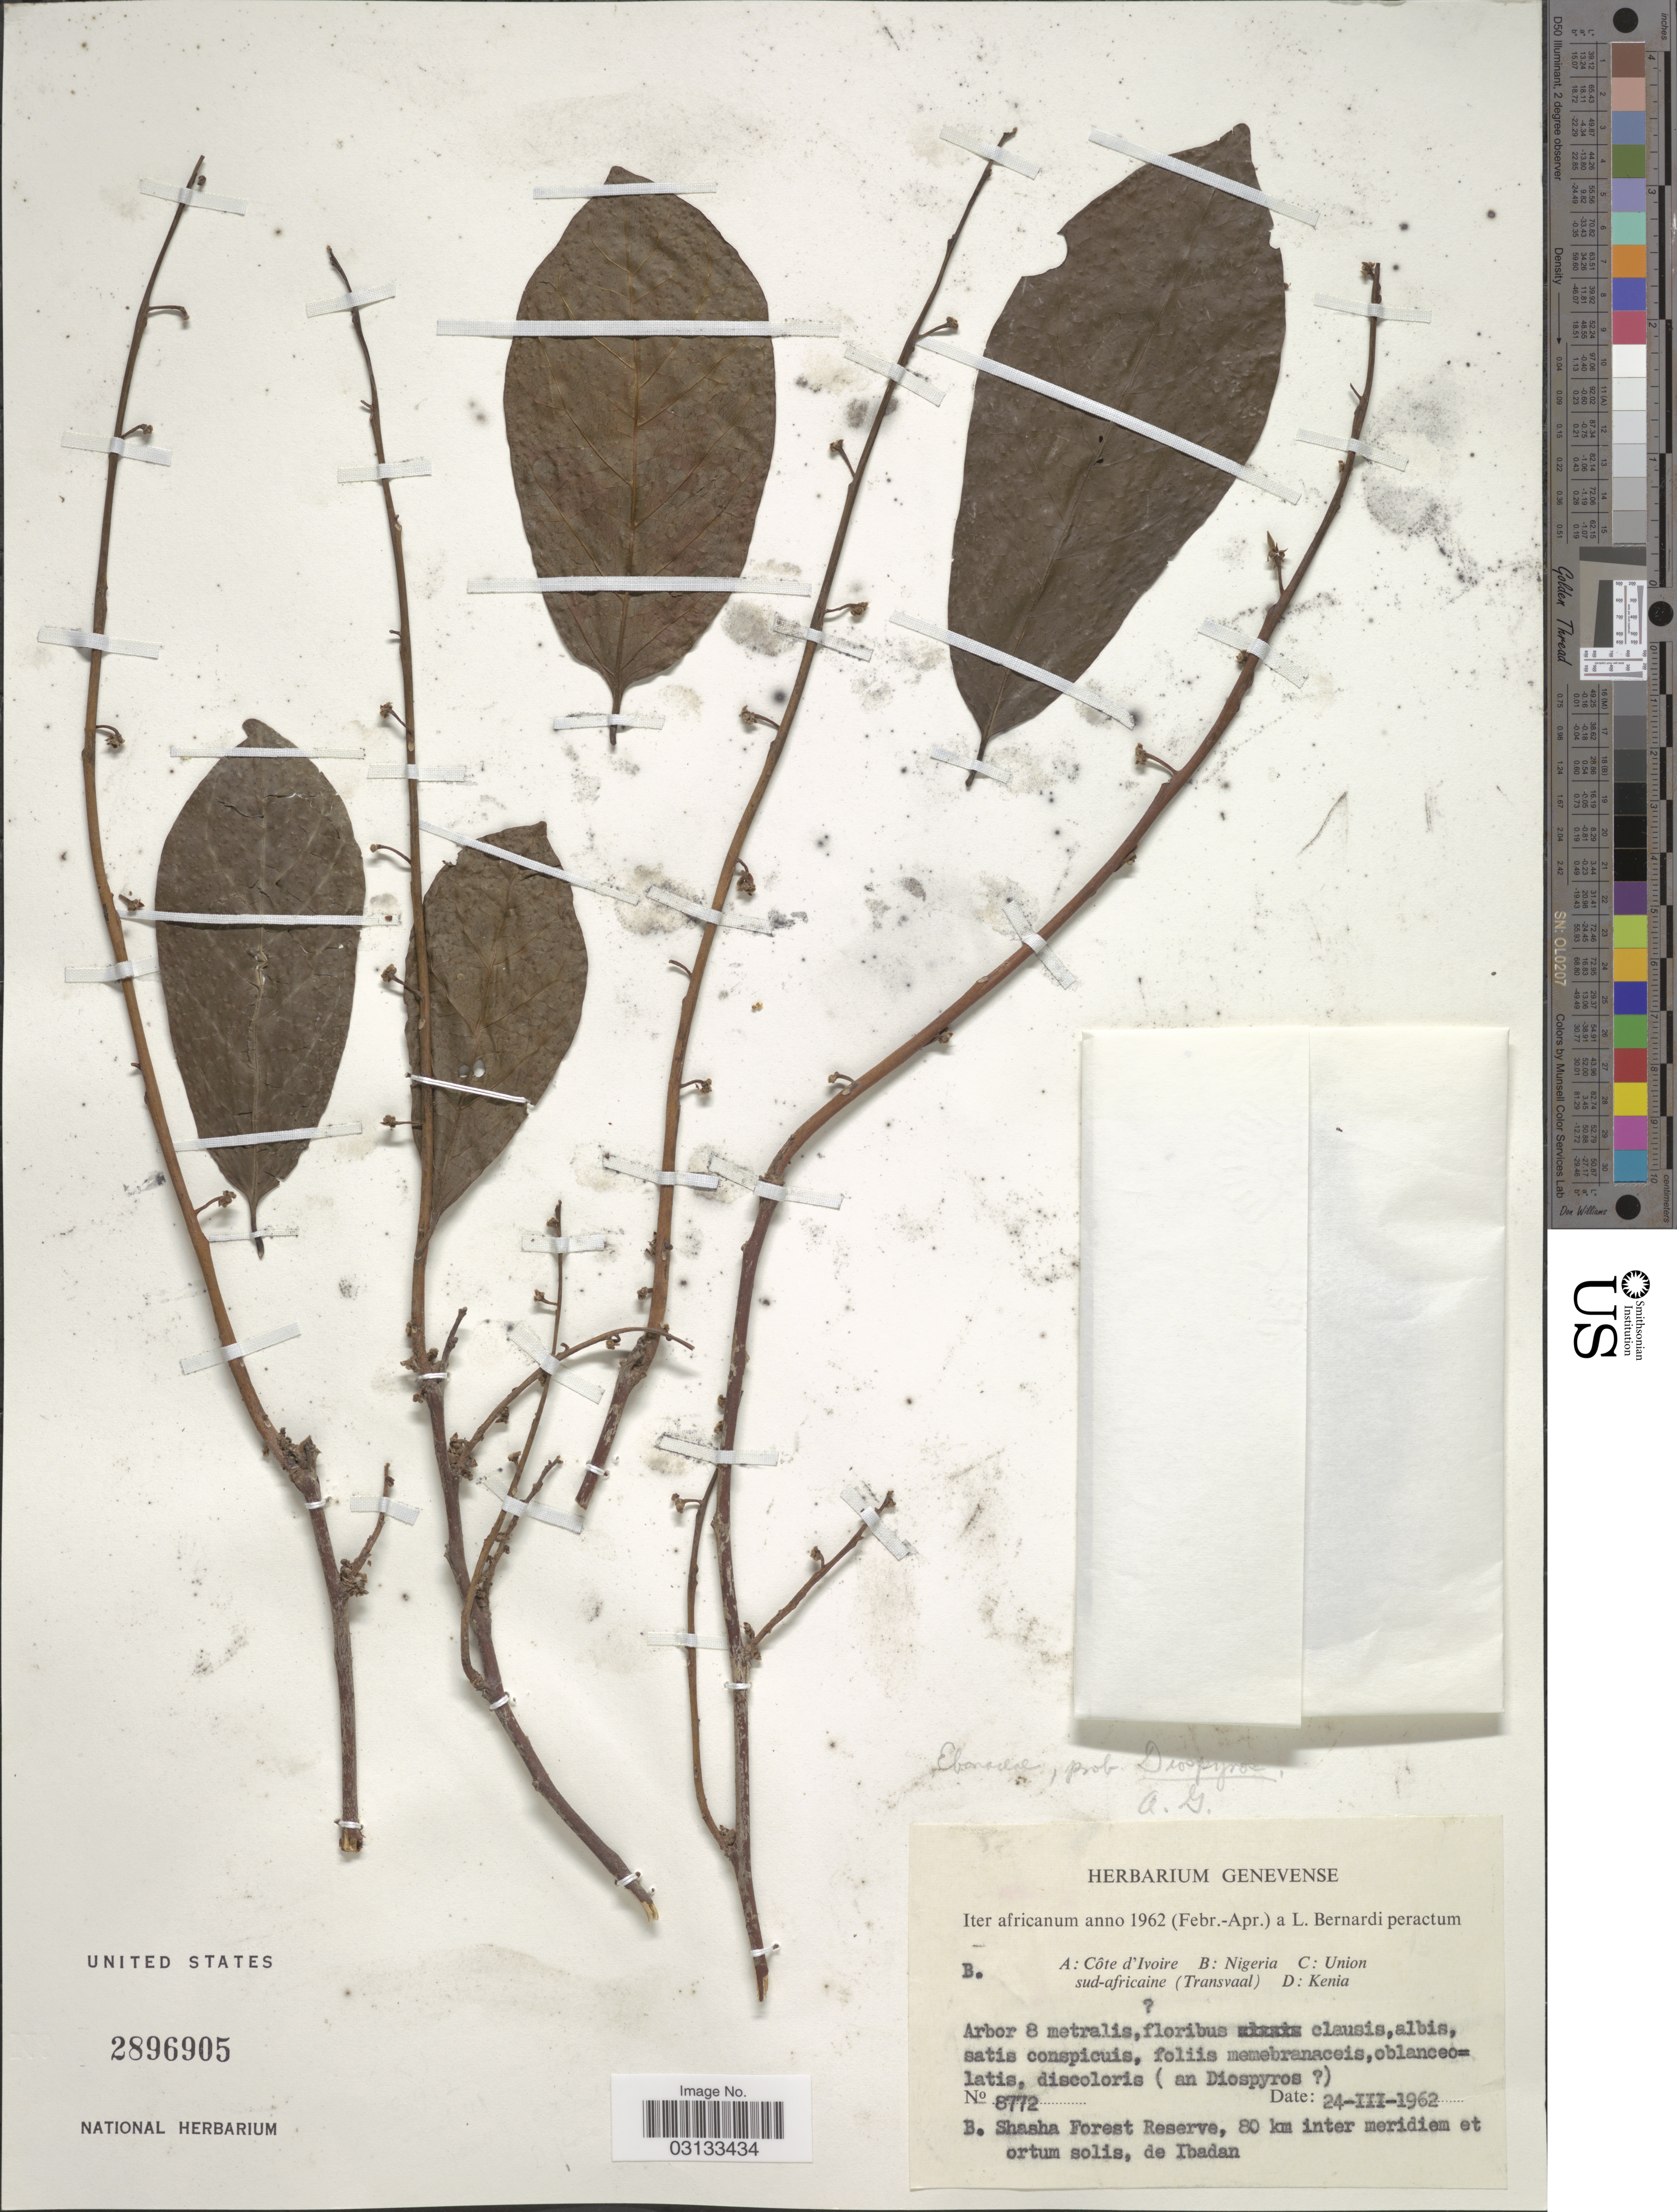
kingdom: Plantae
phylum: Tracheophyta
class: Magnoliopsida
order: Ericales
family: Ebenaceae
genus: Diospyros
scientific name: Diospyros sp.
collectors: L. Bernardi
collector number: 8772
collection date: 1962-03-24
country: Nigeria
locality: Shasha Forest Reserve, 80 km inter meridiem et ortum solis, de Ibadan.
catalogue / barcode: US 2896905